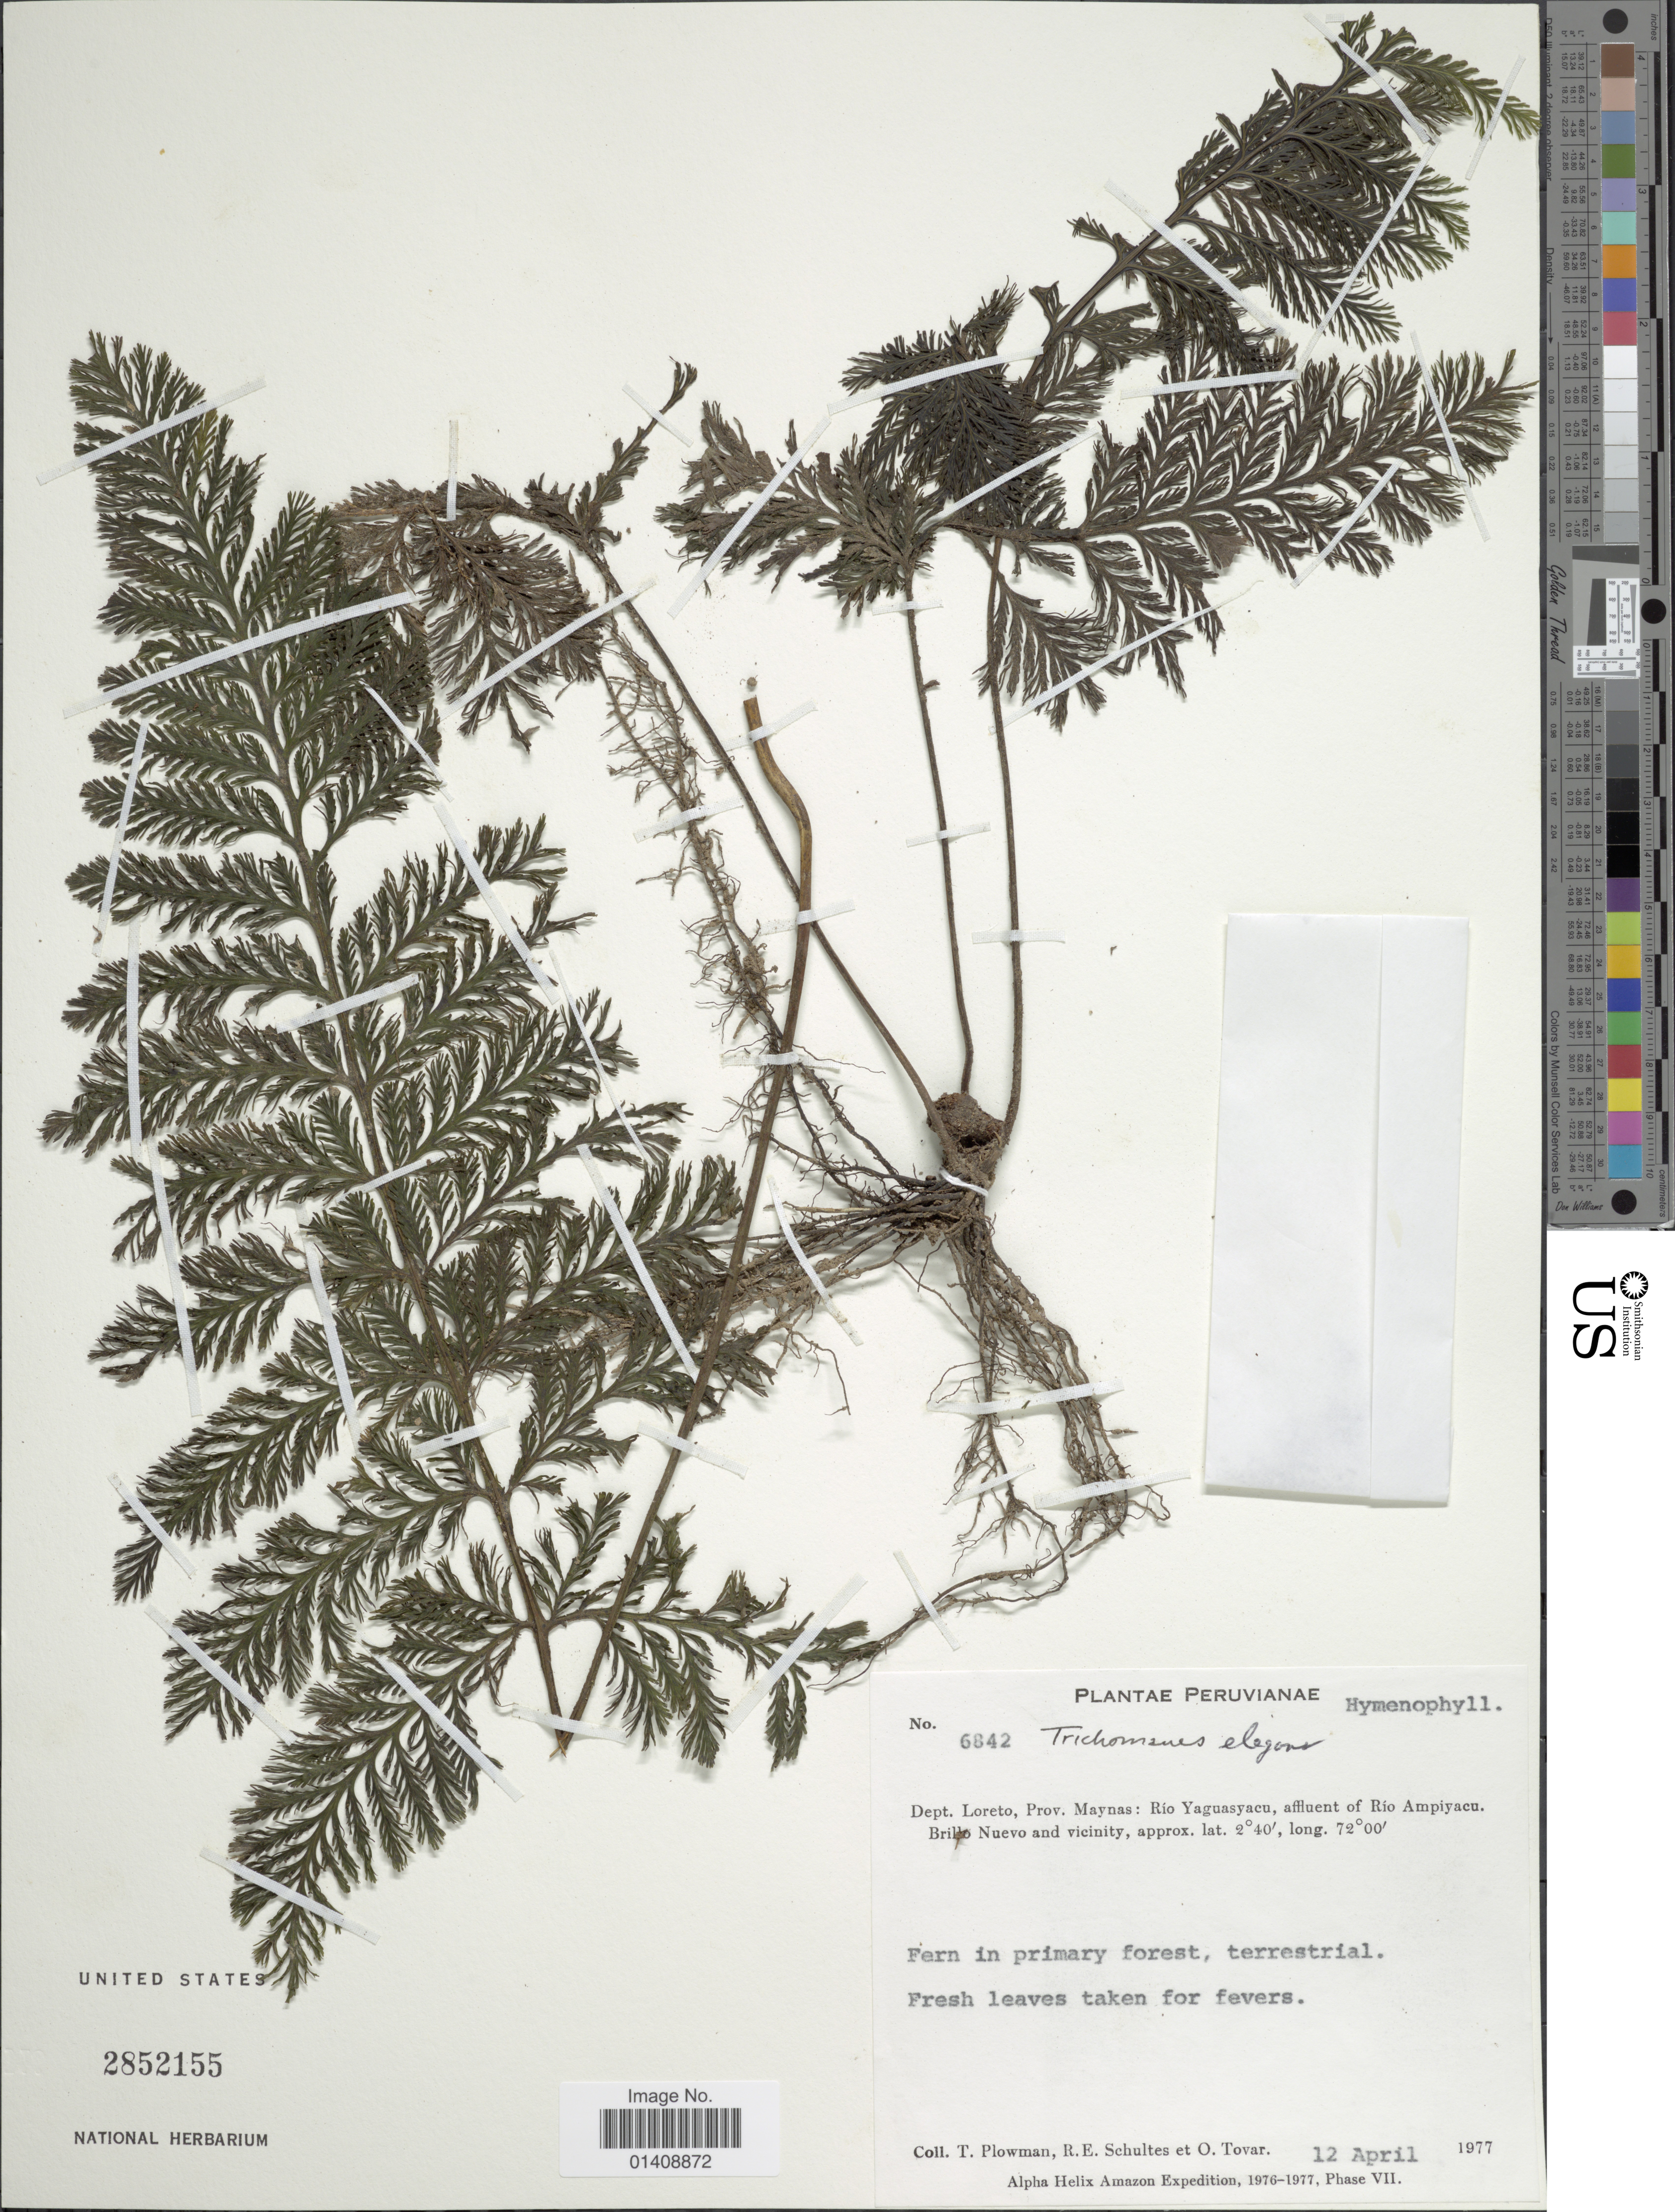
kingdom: Plantae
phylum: Tracheophyta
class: Polypodiopsida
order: Hymenophyllales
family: Hymenophyllaceae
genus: Trichomanes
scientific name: Trichomanes elegans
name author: Rich.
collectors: T. Plowman, R. E. Schultes & O. Tovar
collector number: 6842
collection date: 1977-04-12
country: Peru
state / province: Loreto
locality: Prov. Maynas: Rio Yaguasyacu, affluent of Rio Ampiyacu. Brillo Nuevo and vicinity.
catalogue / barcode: US 2852155